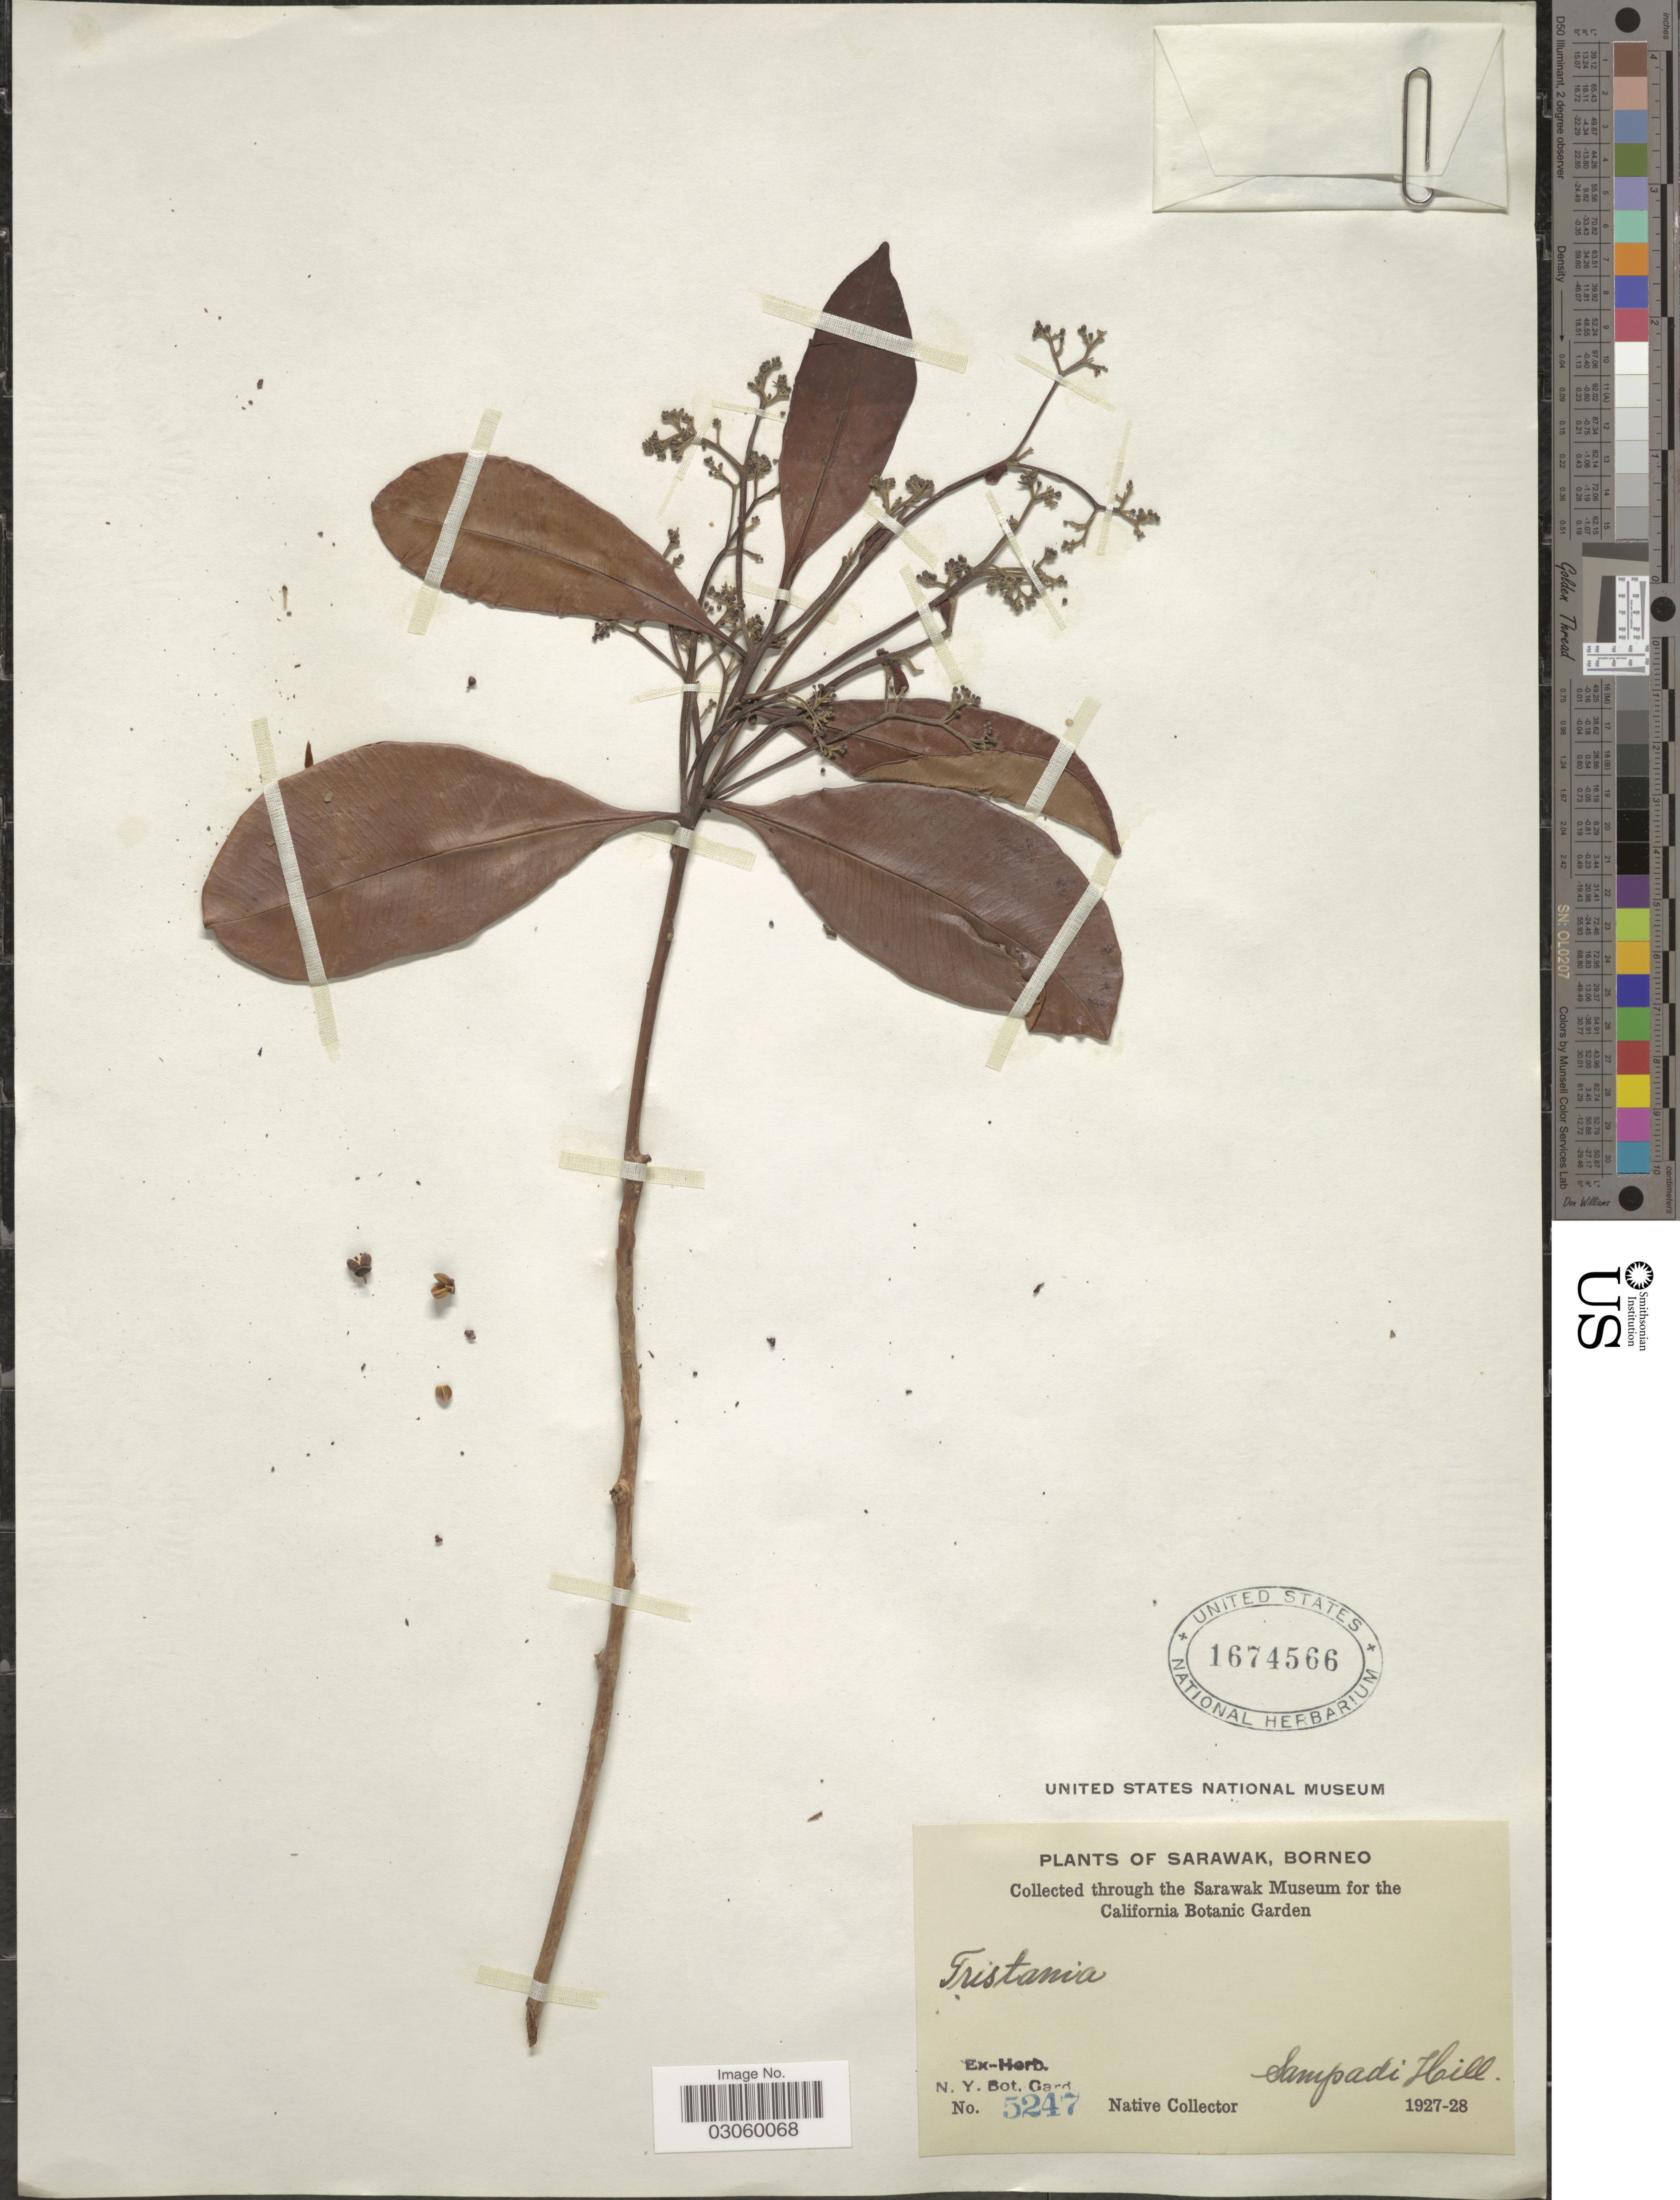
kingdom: Plantae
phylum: Tracheophyta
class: Magnoliopsida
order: Myrtales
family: Myrtaceae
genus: Tristaniopsis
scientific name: Tristaniopsis sp.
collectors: Native collector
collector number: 5247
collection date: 1927/1928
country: Malaysia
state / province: Sarawak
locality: Borneo, Sampadi Hill.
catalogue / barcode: US 1674566